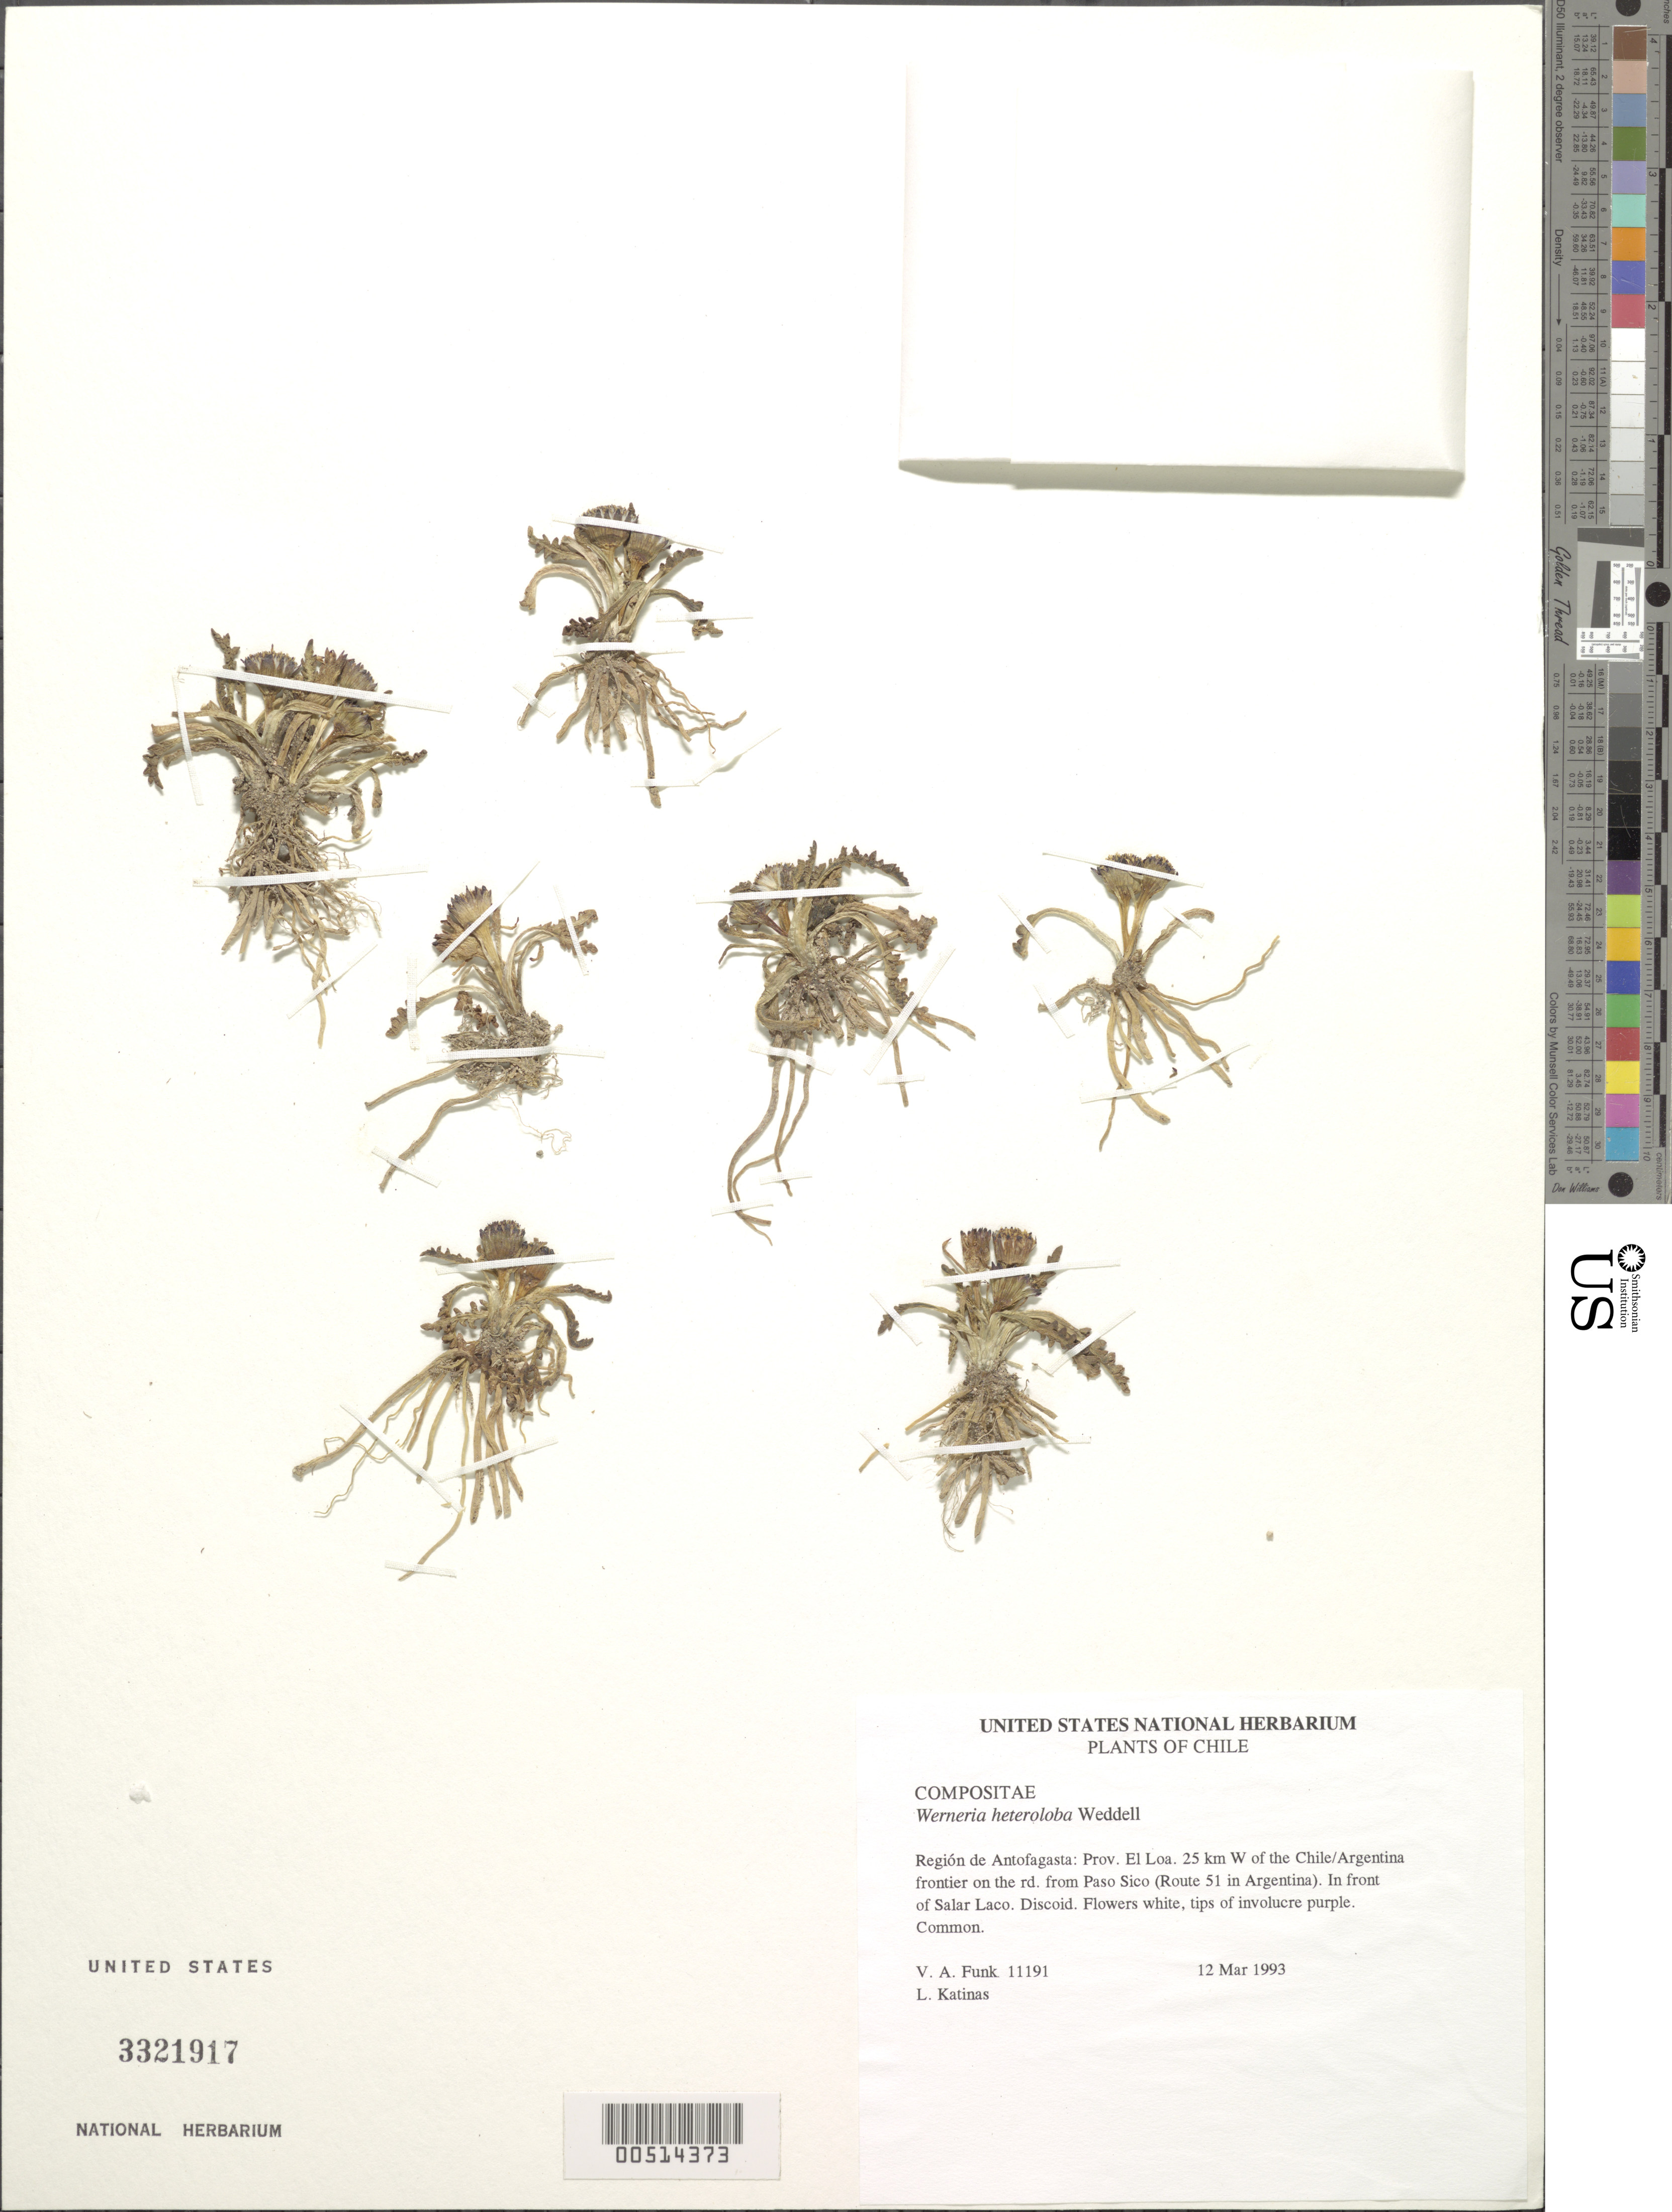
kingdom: Plantae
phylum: Tracheophyta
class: Magnoliopsida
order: Asterales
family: Asteraceae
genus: Werneria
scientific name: Werneria pinnatifida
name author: Remy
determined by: Calvo, Joel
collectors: V. Funk & L. Katinas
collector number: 11191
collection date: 1993-03-12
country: Chile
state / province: Antofagasta (II)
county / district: El Loa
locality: Chile/Argentina frontier, 25 km W of, on the rd. from Paso Sico (Route 51 in Argentina). In front of Salar Laco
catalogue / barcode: US 3321917